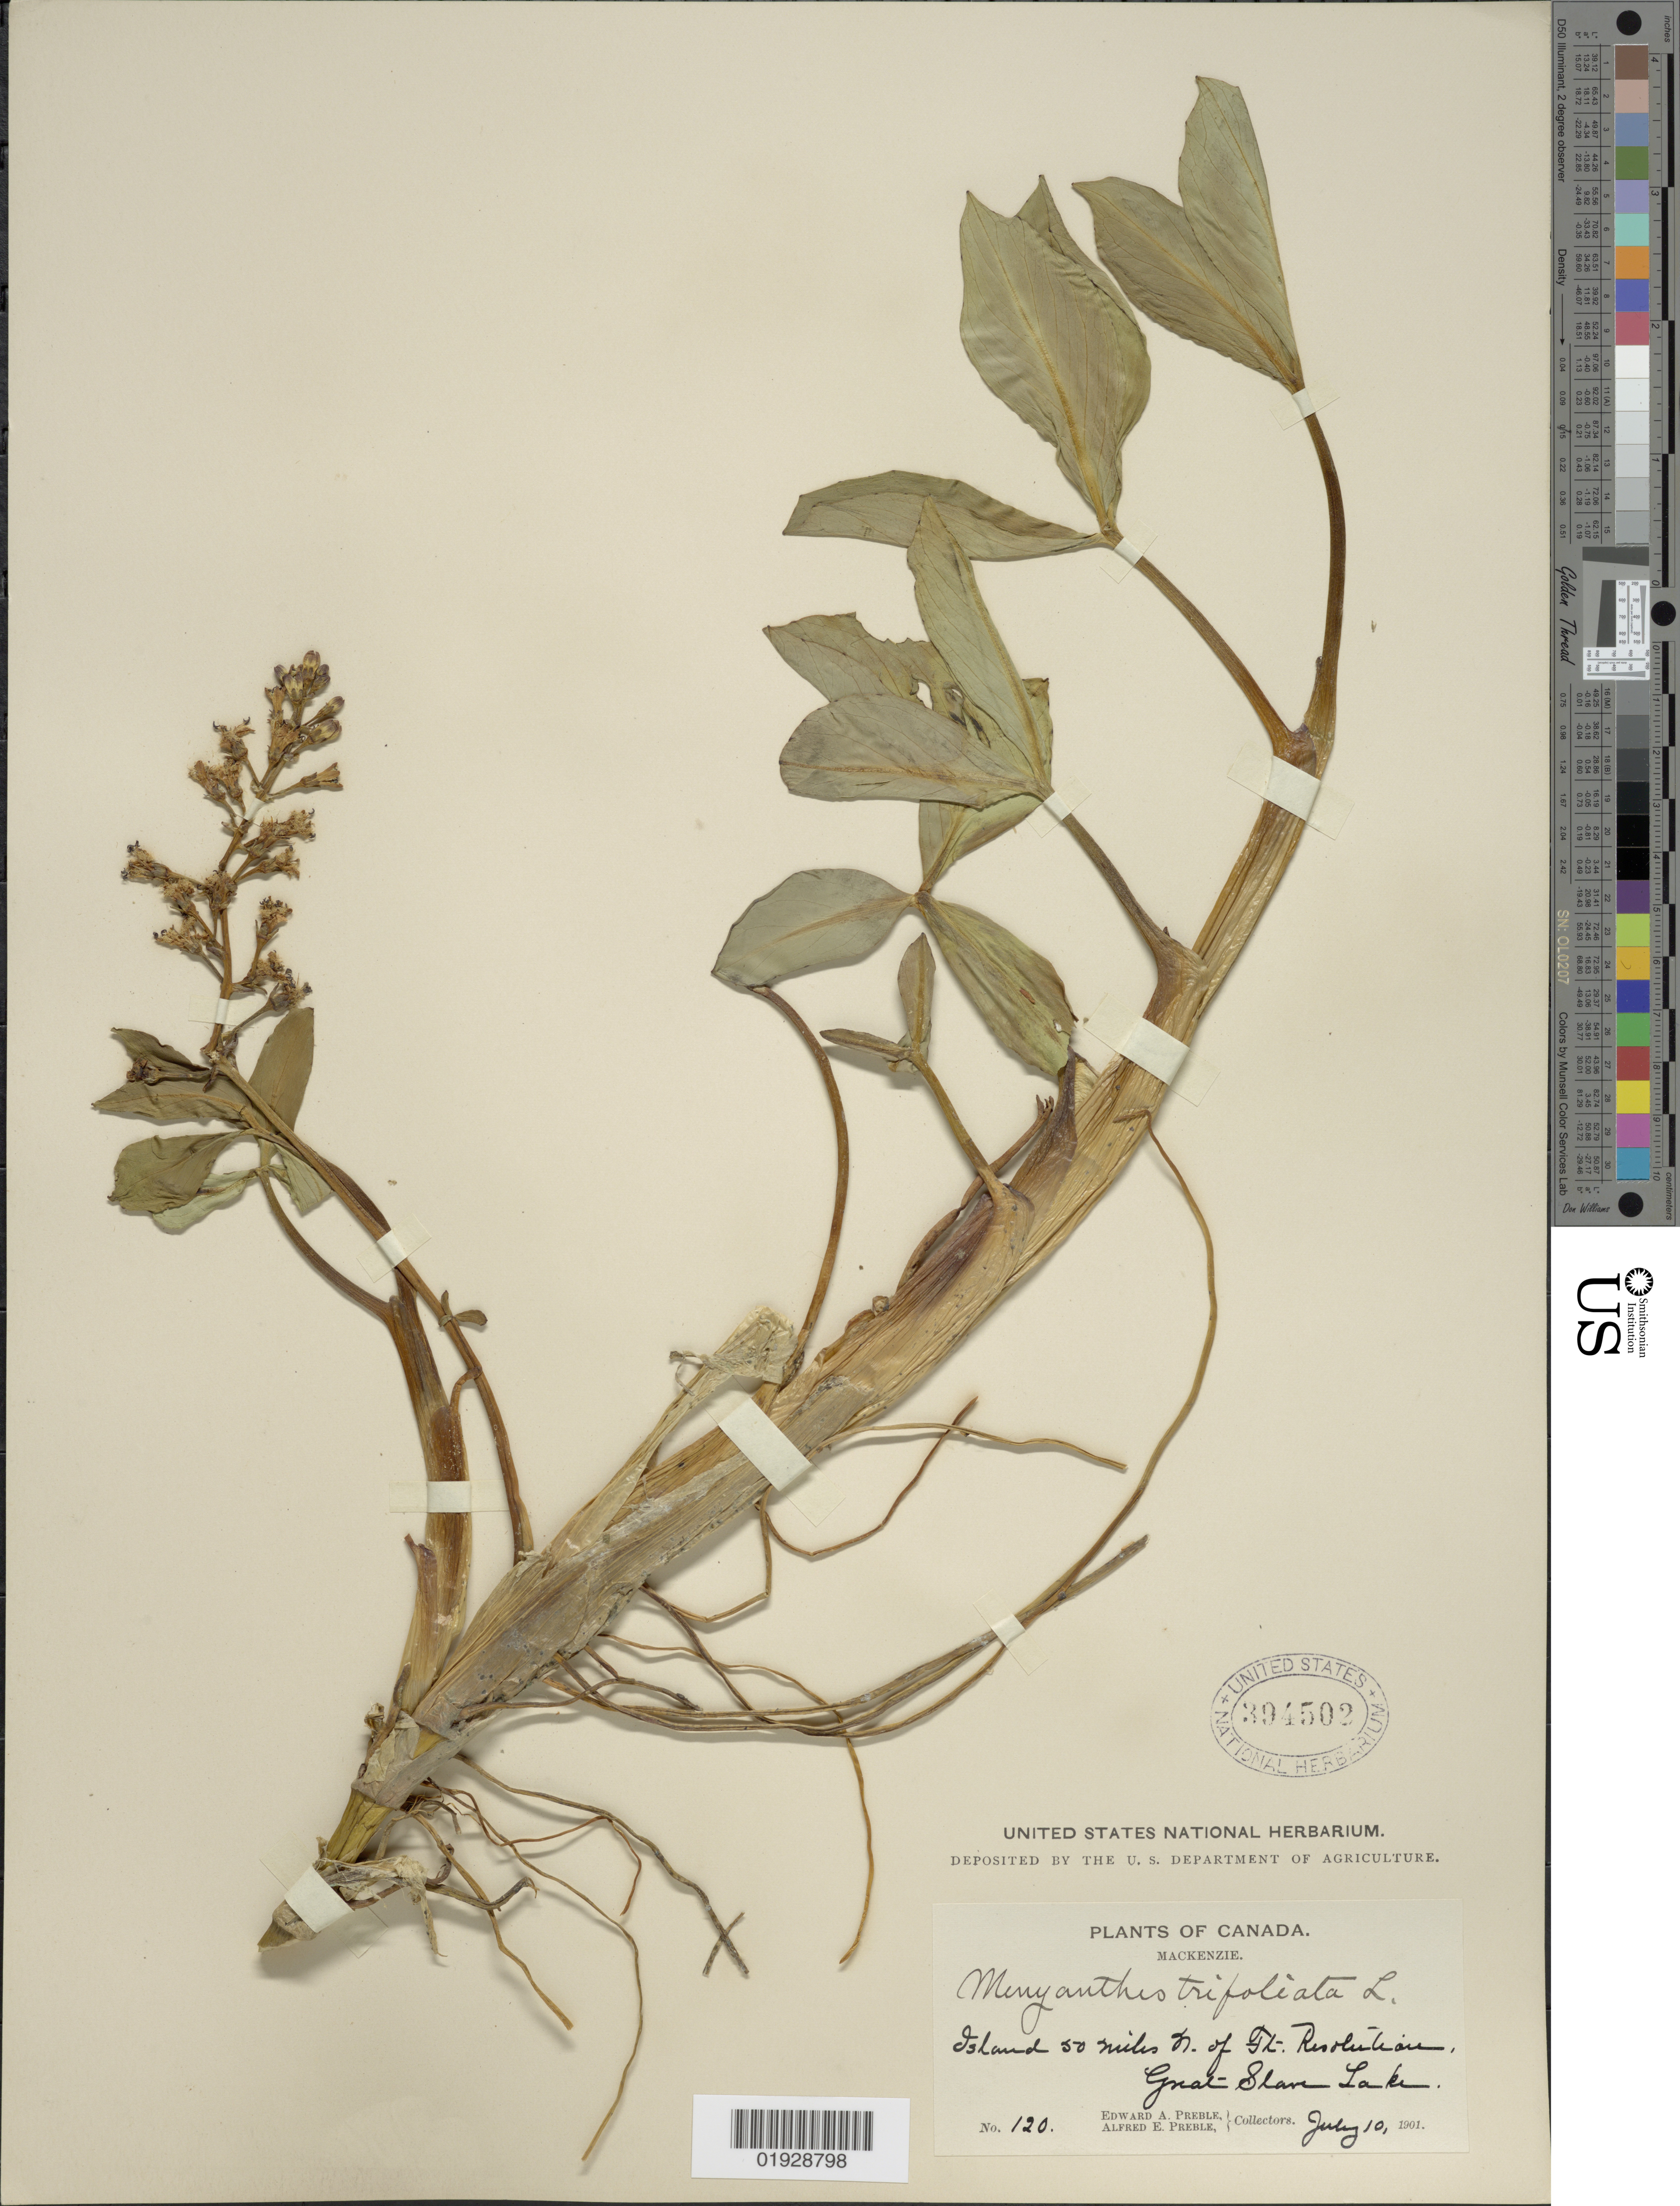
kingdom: Plantae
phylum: Tracheophyta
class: Magnoliopsida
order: Asterales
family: Menyanthaceae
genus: Menyanthes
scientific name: Menyanthes trifoliata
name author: L.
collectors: E. Preble & A. Preble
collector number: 120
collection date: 1901-07-10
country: Canada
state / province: Northwest Territories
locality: Mackenzie, Island 50 miles N. of Ft. Resolution, Great Slave Lake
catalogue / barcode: US 394502